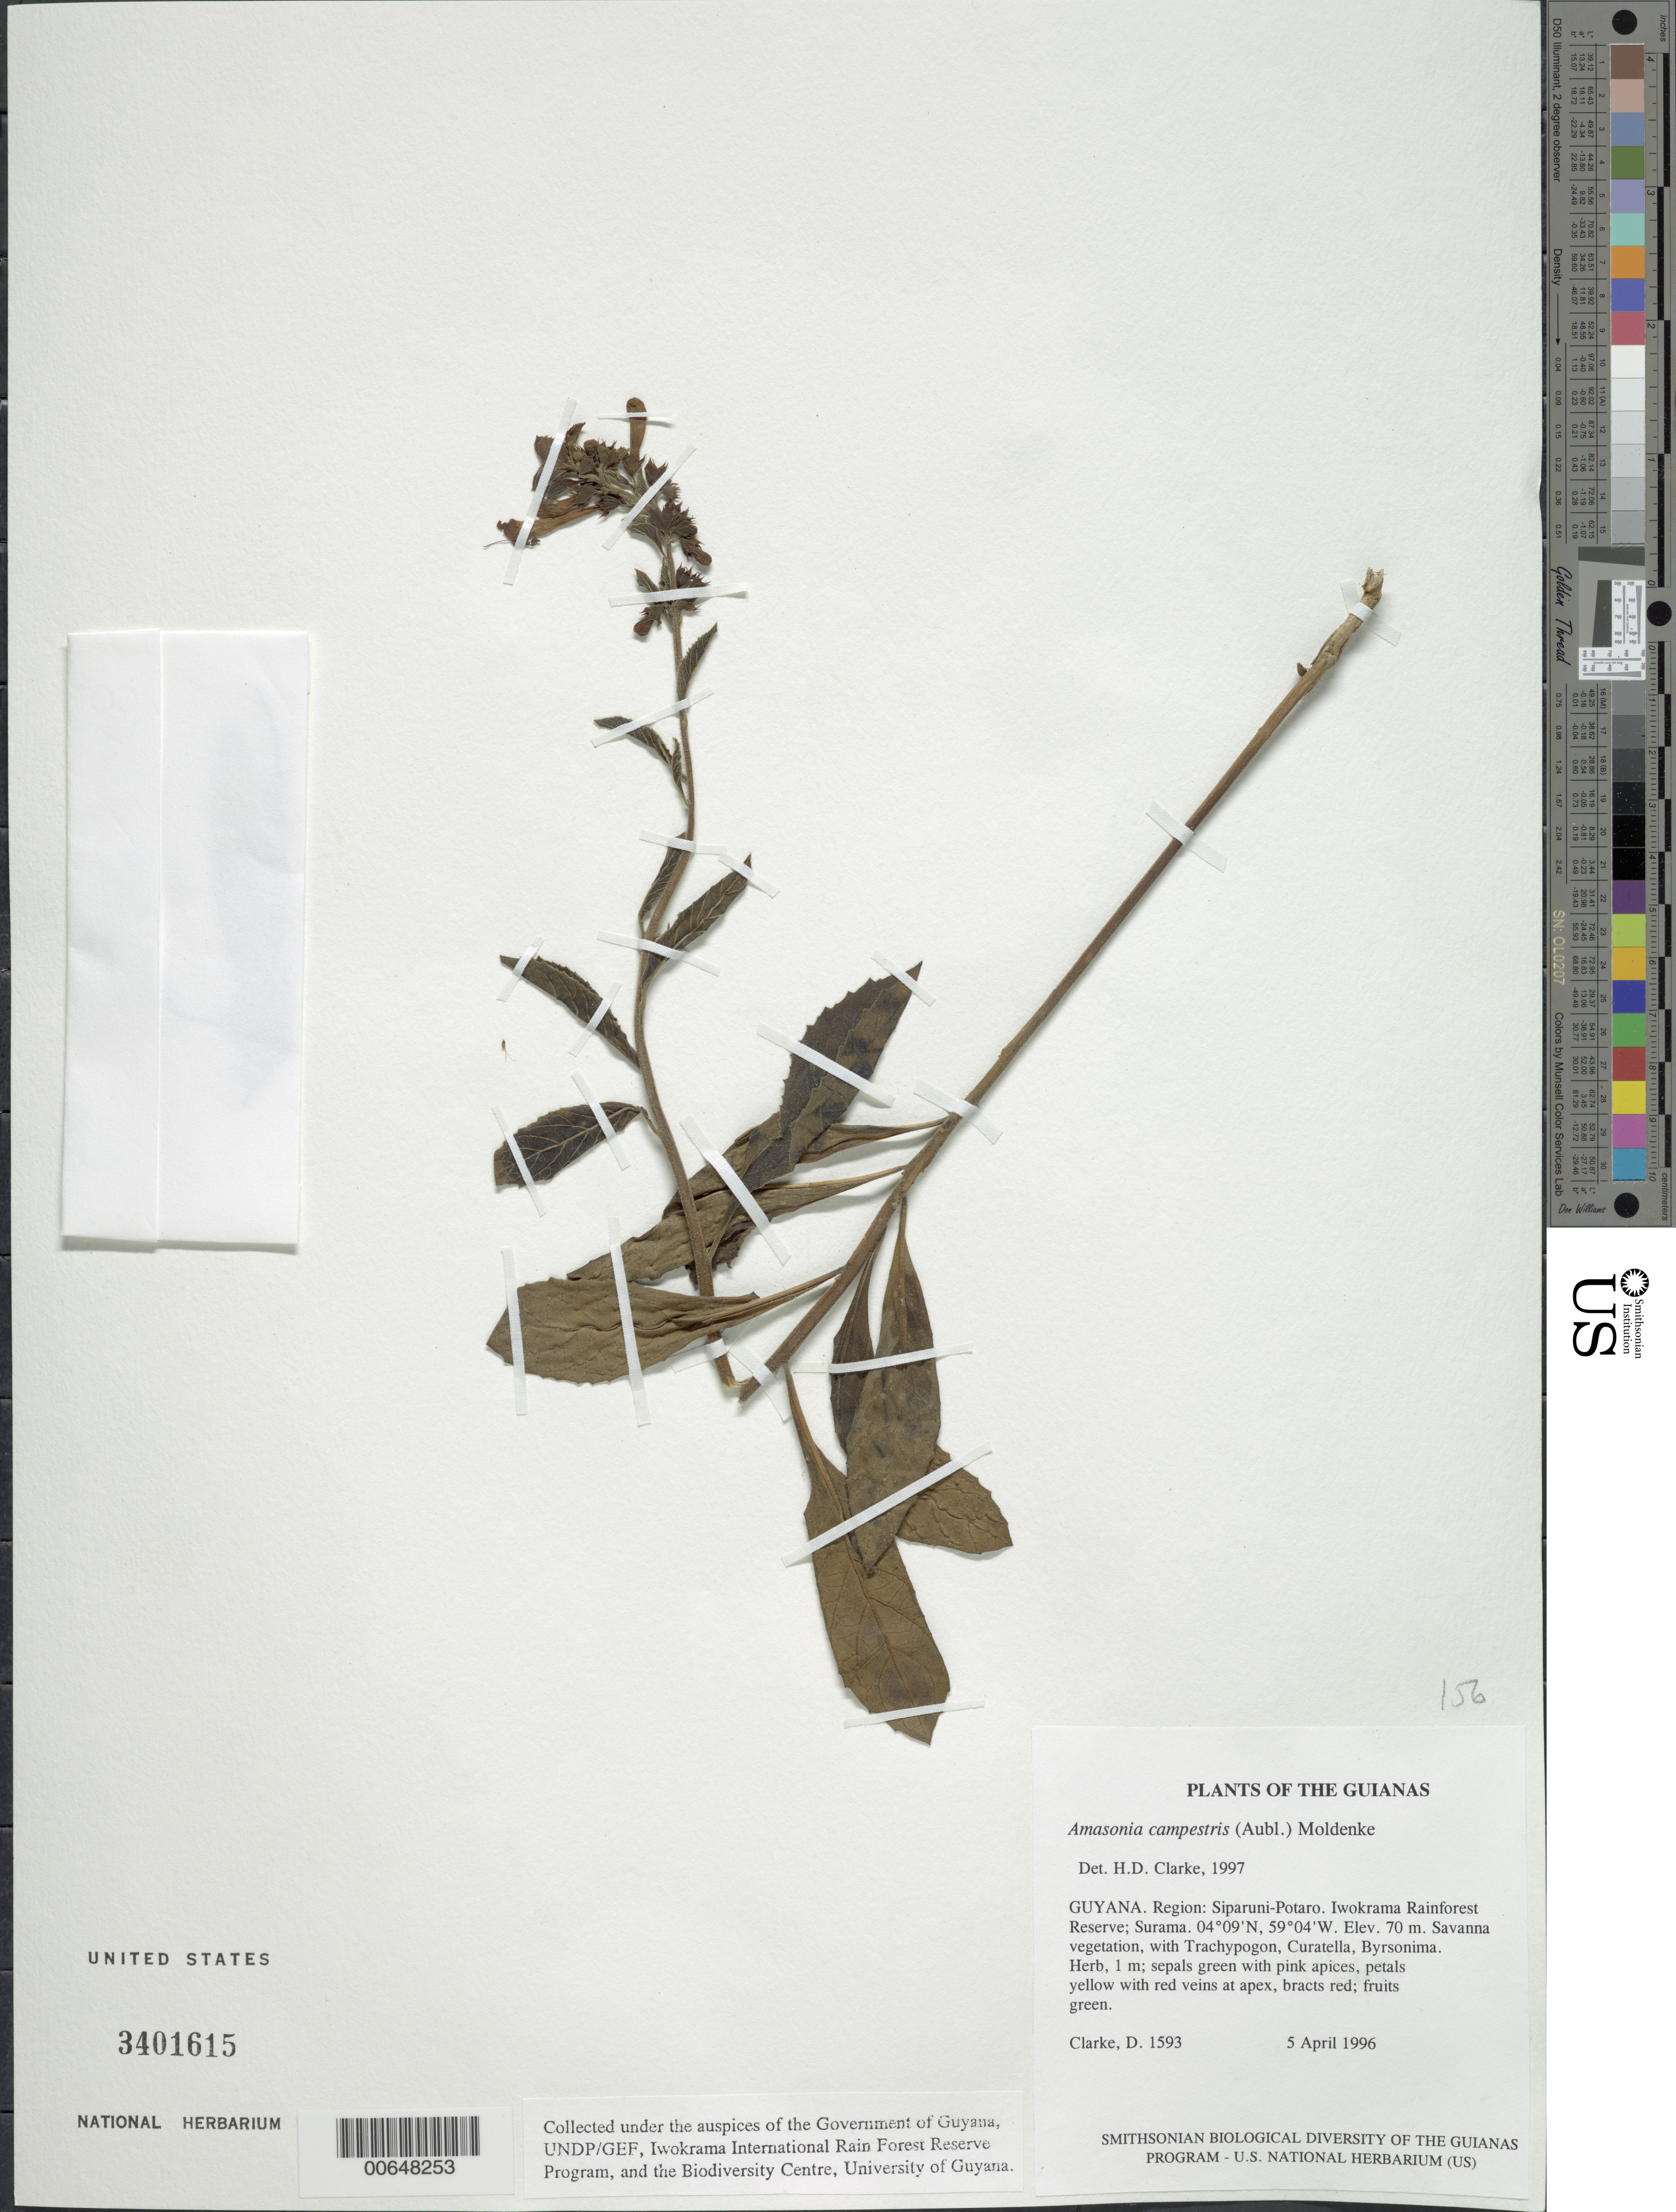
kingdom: Plantae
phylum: Tracheophyta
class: Magnoliopsida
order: Lamiales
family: Lamiaceae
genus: Amasonia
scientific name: Amasonia campestris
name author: (Aubl.) Moldenke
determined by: Clarke, H. D., University of North Carolina (Asheville)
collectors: H. D. Clarke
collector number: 1593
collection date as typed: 5 April 1996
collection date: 1996-04-05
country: Guyana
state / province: Potaro-Siparuni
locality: Iwokrama Rainforest Reserve; Surama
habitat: Savanna vegetation, with Trachypogon, Curatella, Byrsonima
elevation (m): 70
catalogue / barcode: US 3401615